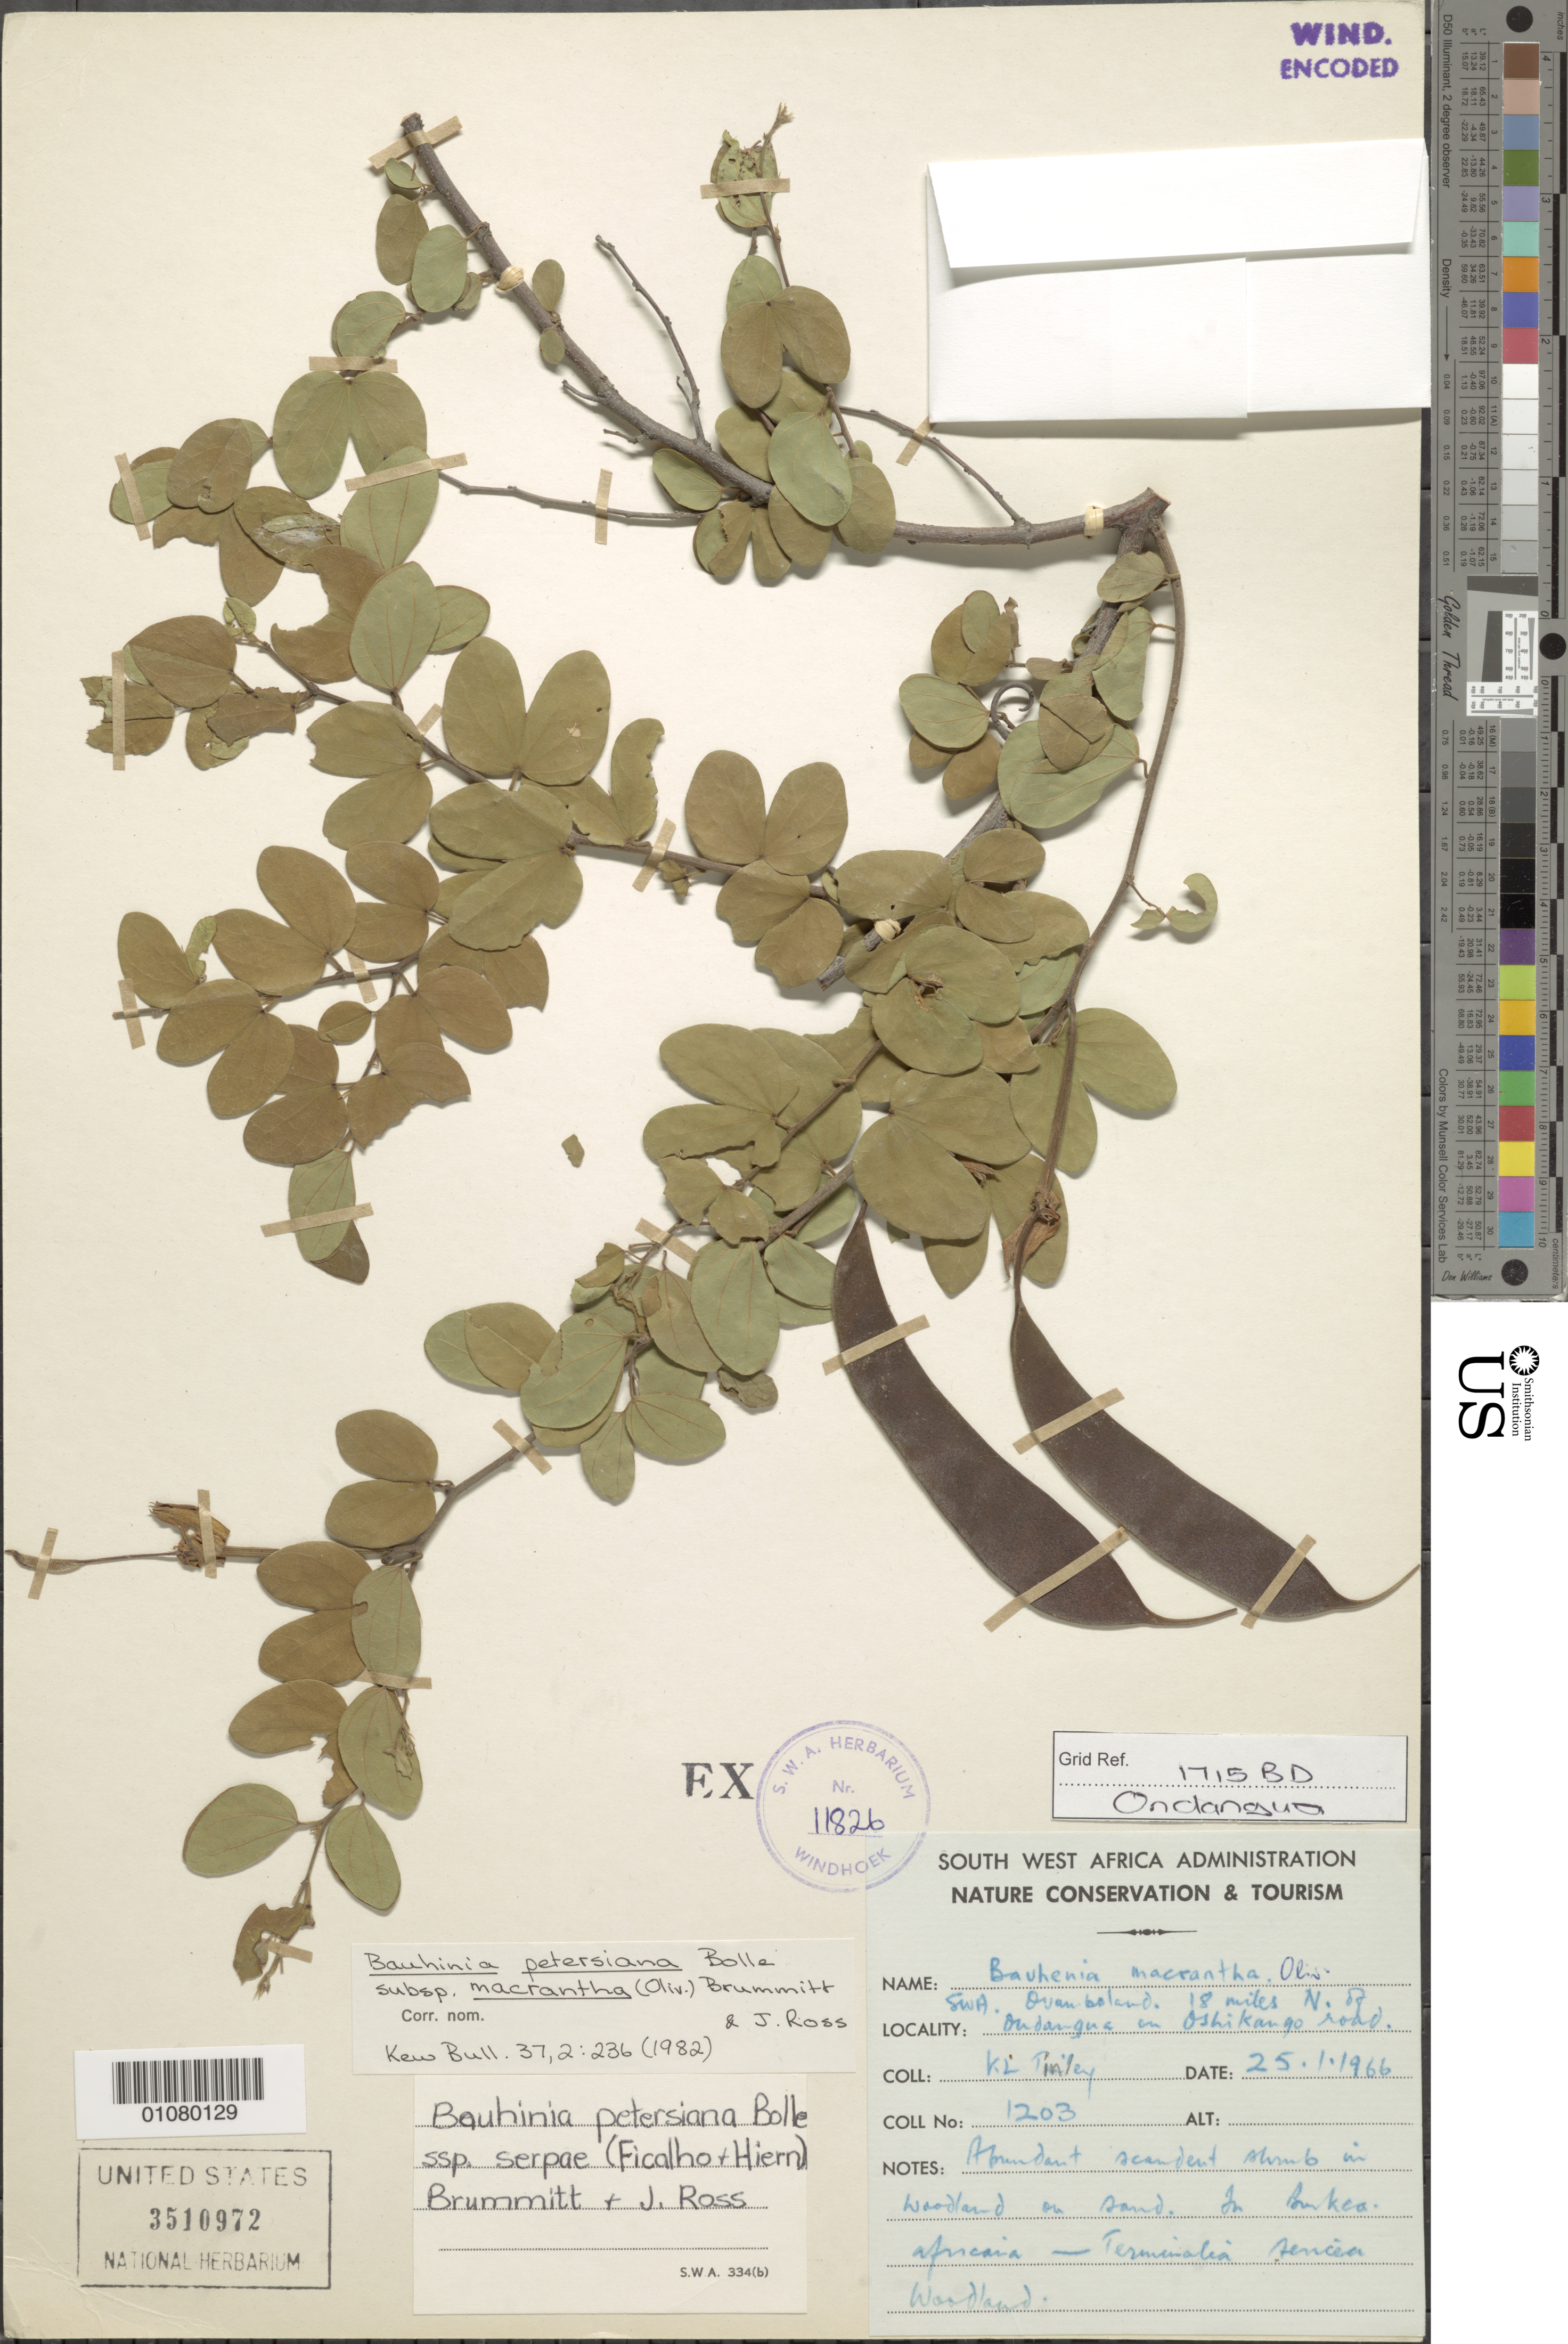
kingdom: Plantae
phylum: Tracheophyta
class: Magnoliopsida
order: Fabales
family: Fabaceae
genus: Bauhinia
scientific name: Bauhinia petersiana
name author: Bolle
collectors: K. Tinley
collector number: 1203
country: Namibia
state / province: Ohangwena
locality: Ovanboland,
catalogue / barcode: US 3510972